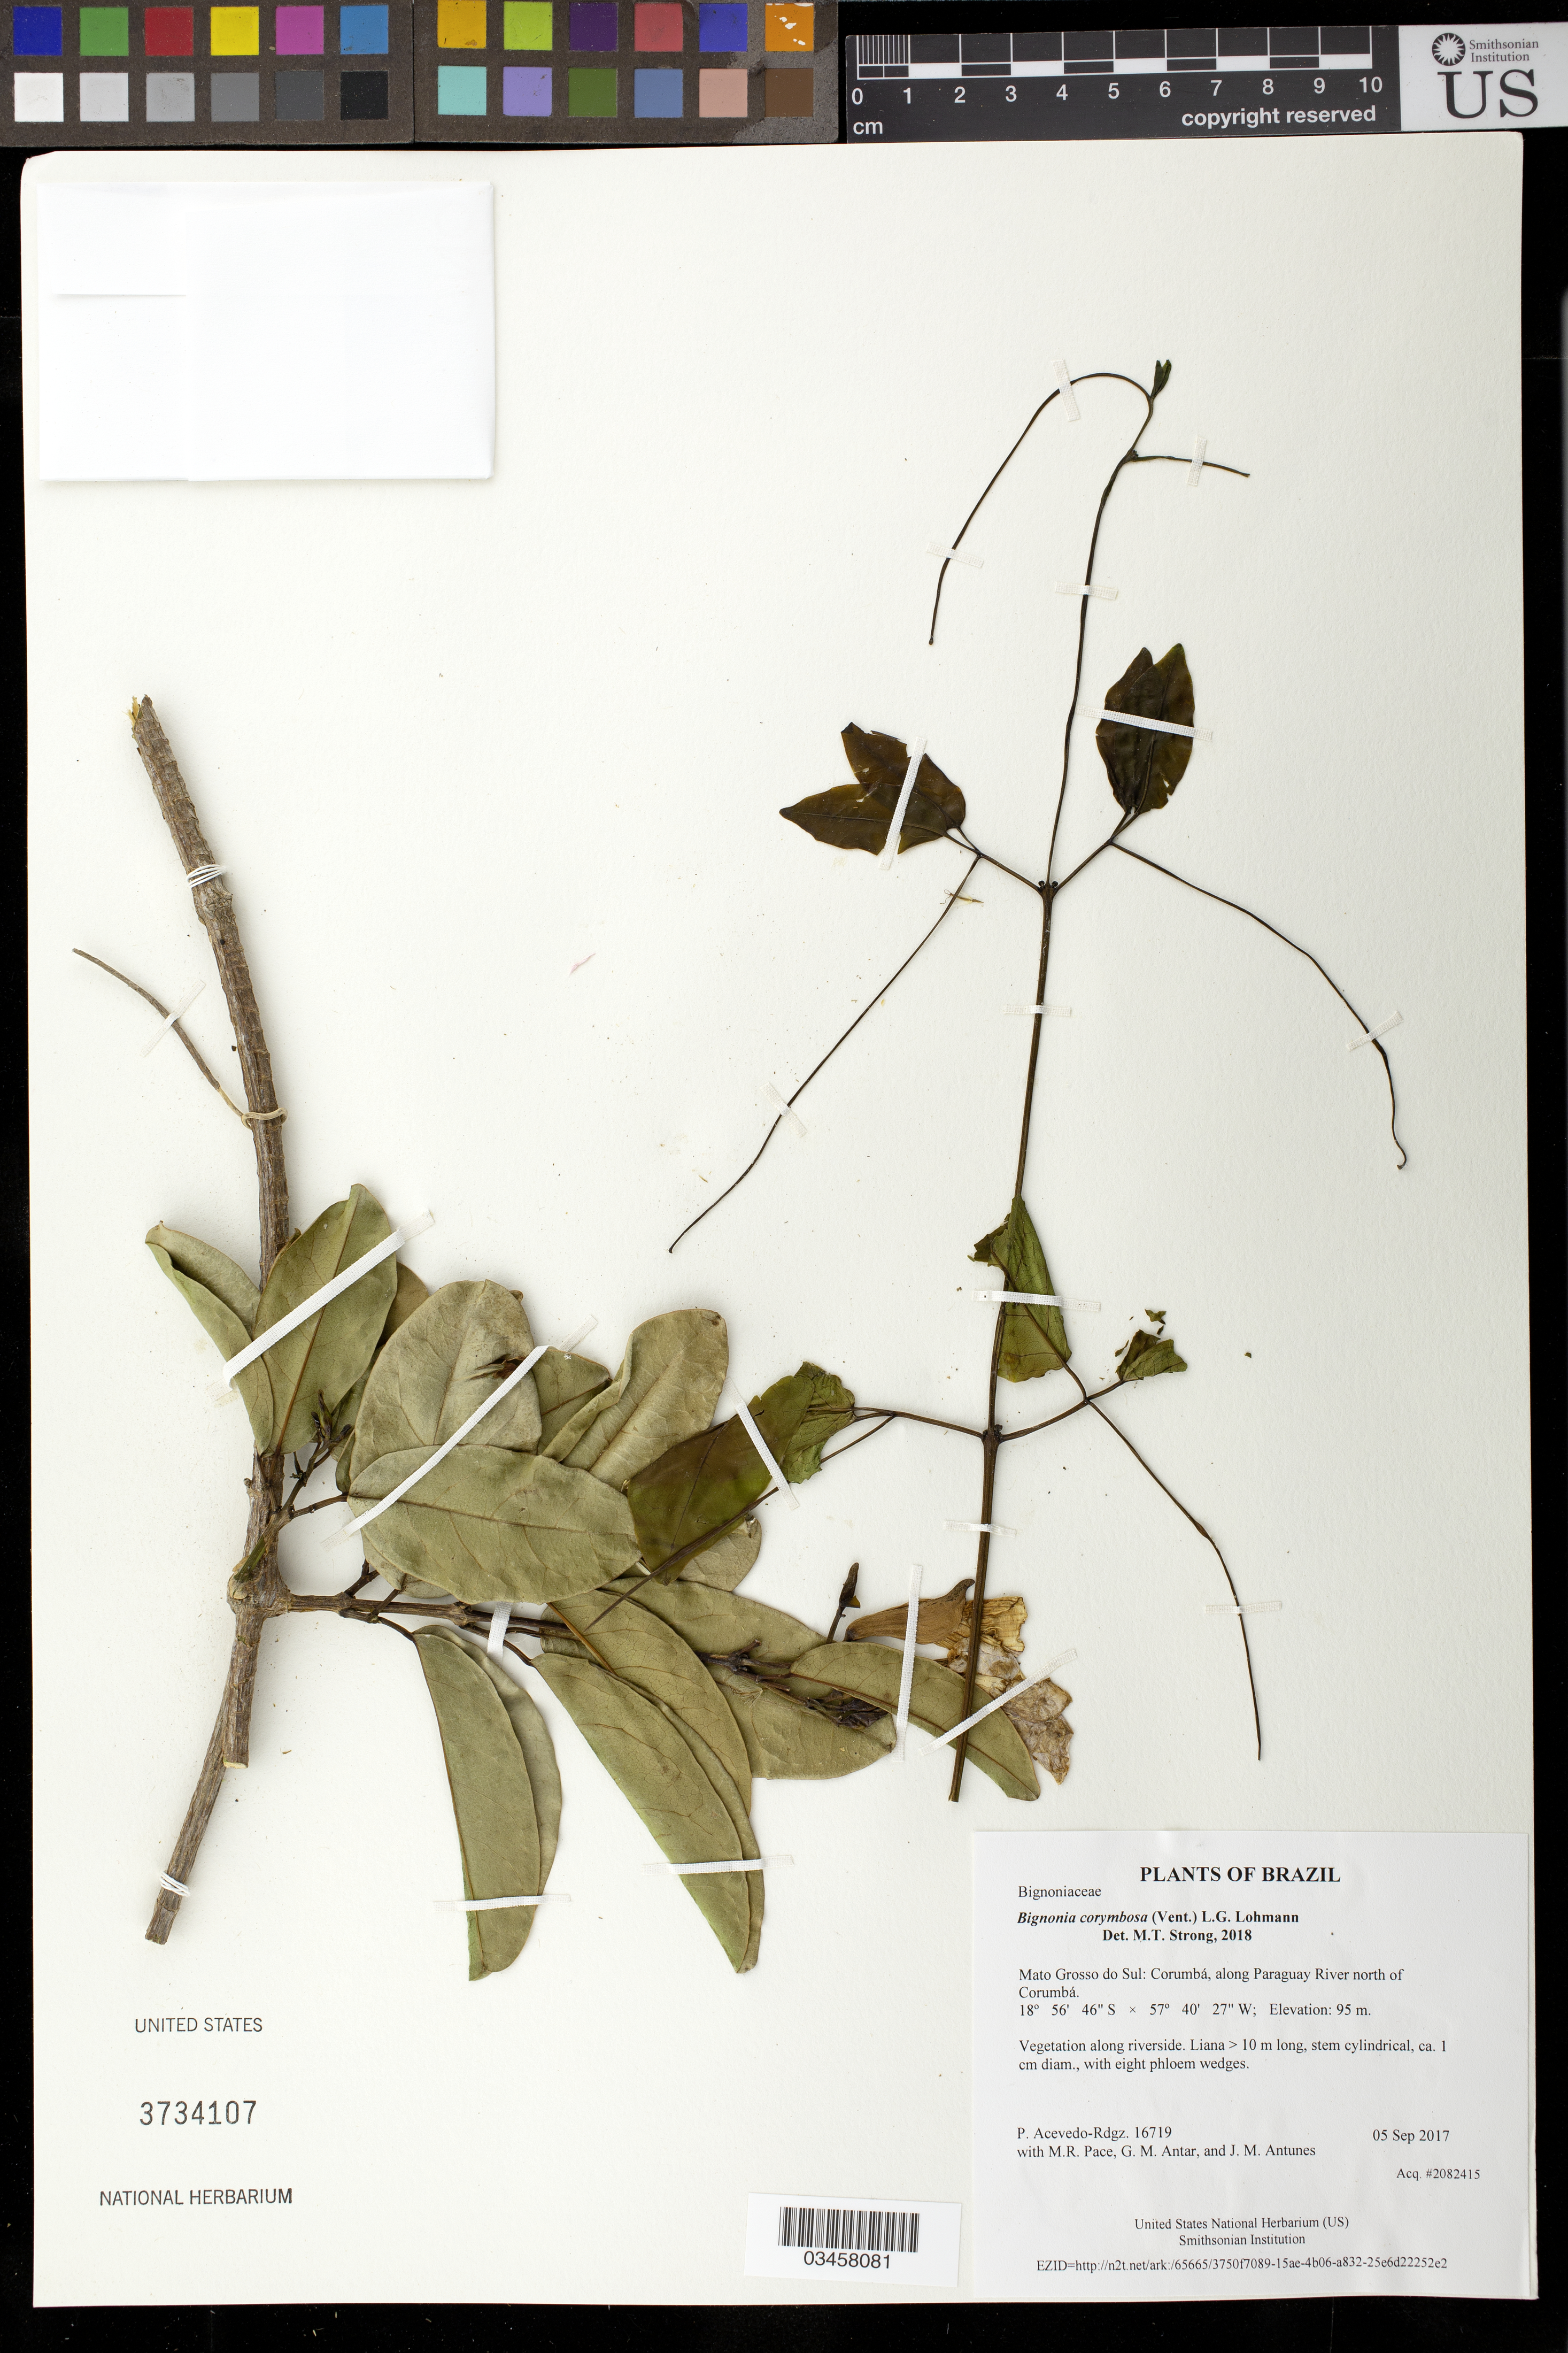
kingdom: Plantae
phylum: Tracheophyta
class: Magnoliopsida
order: Lamiales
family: Bignoniaceae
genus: Bignonia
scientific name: Bignonia corymbosa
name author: (Vent.) L.G. Lohmann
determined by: Strong, Mark T., (BOT), Smithsonian Institution - National Museum of Natural History (UNITED STATES)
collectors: P. Acevedo-Rodr., M. R. Pace, G. M. Antar & J. M. Antunes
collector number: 16719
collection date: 2017-09-05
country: Brazil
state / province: Mato Grosso do Sul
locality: Corumbá, along Paraguay River north of Corumbá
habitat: Vegetation along riverside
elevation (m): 95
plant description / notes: US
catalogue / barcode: US 3734107